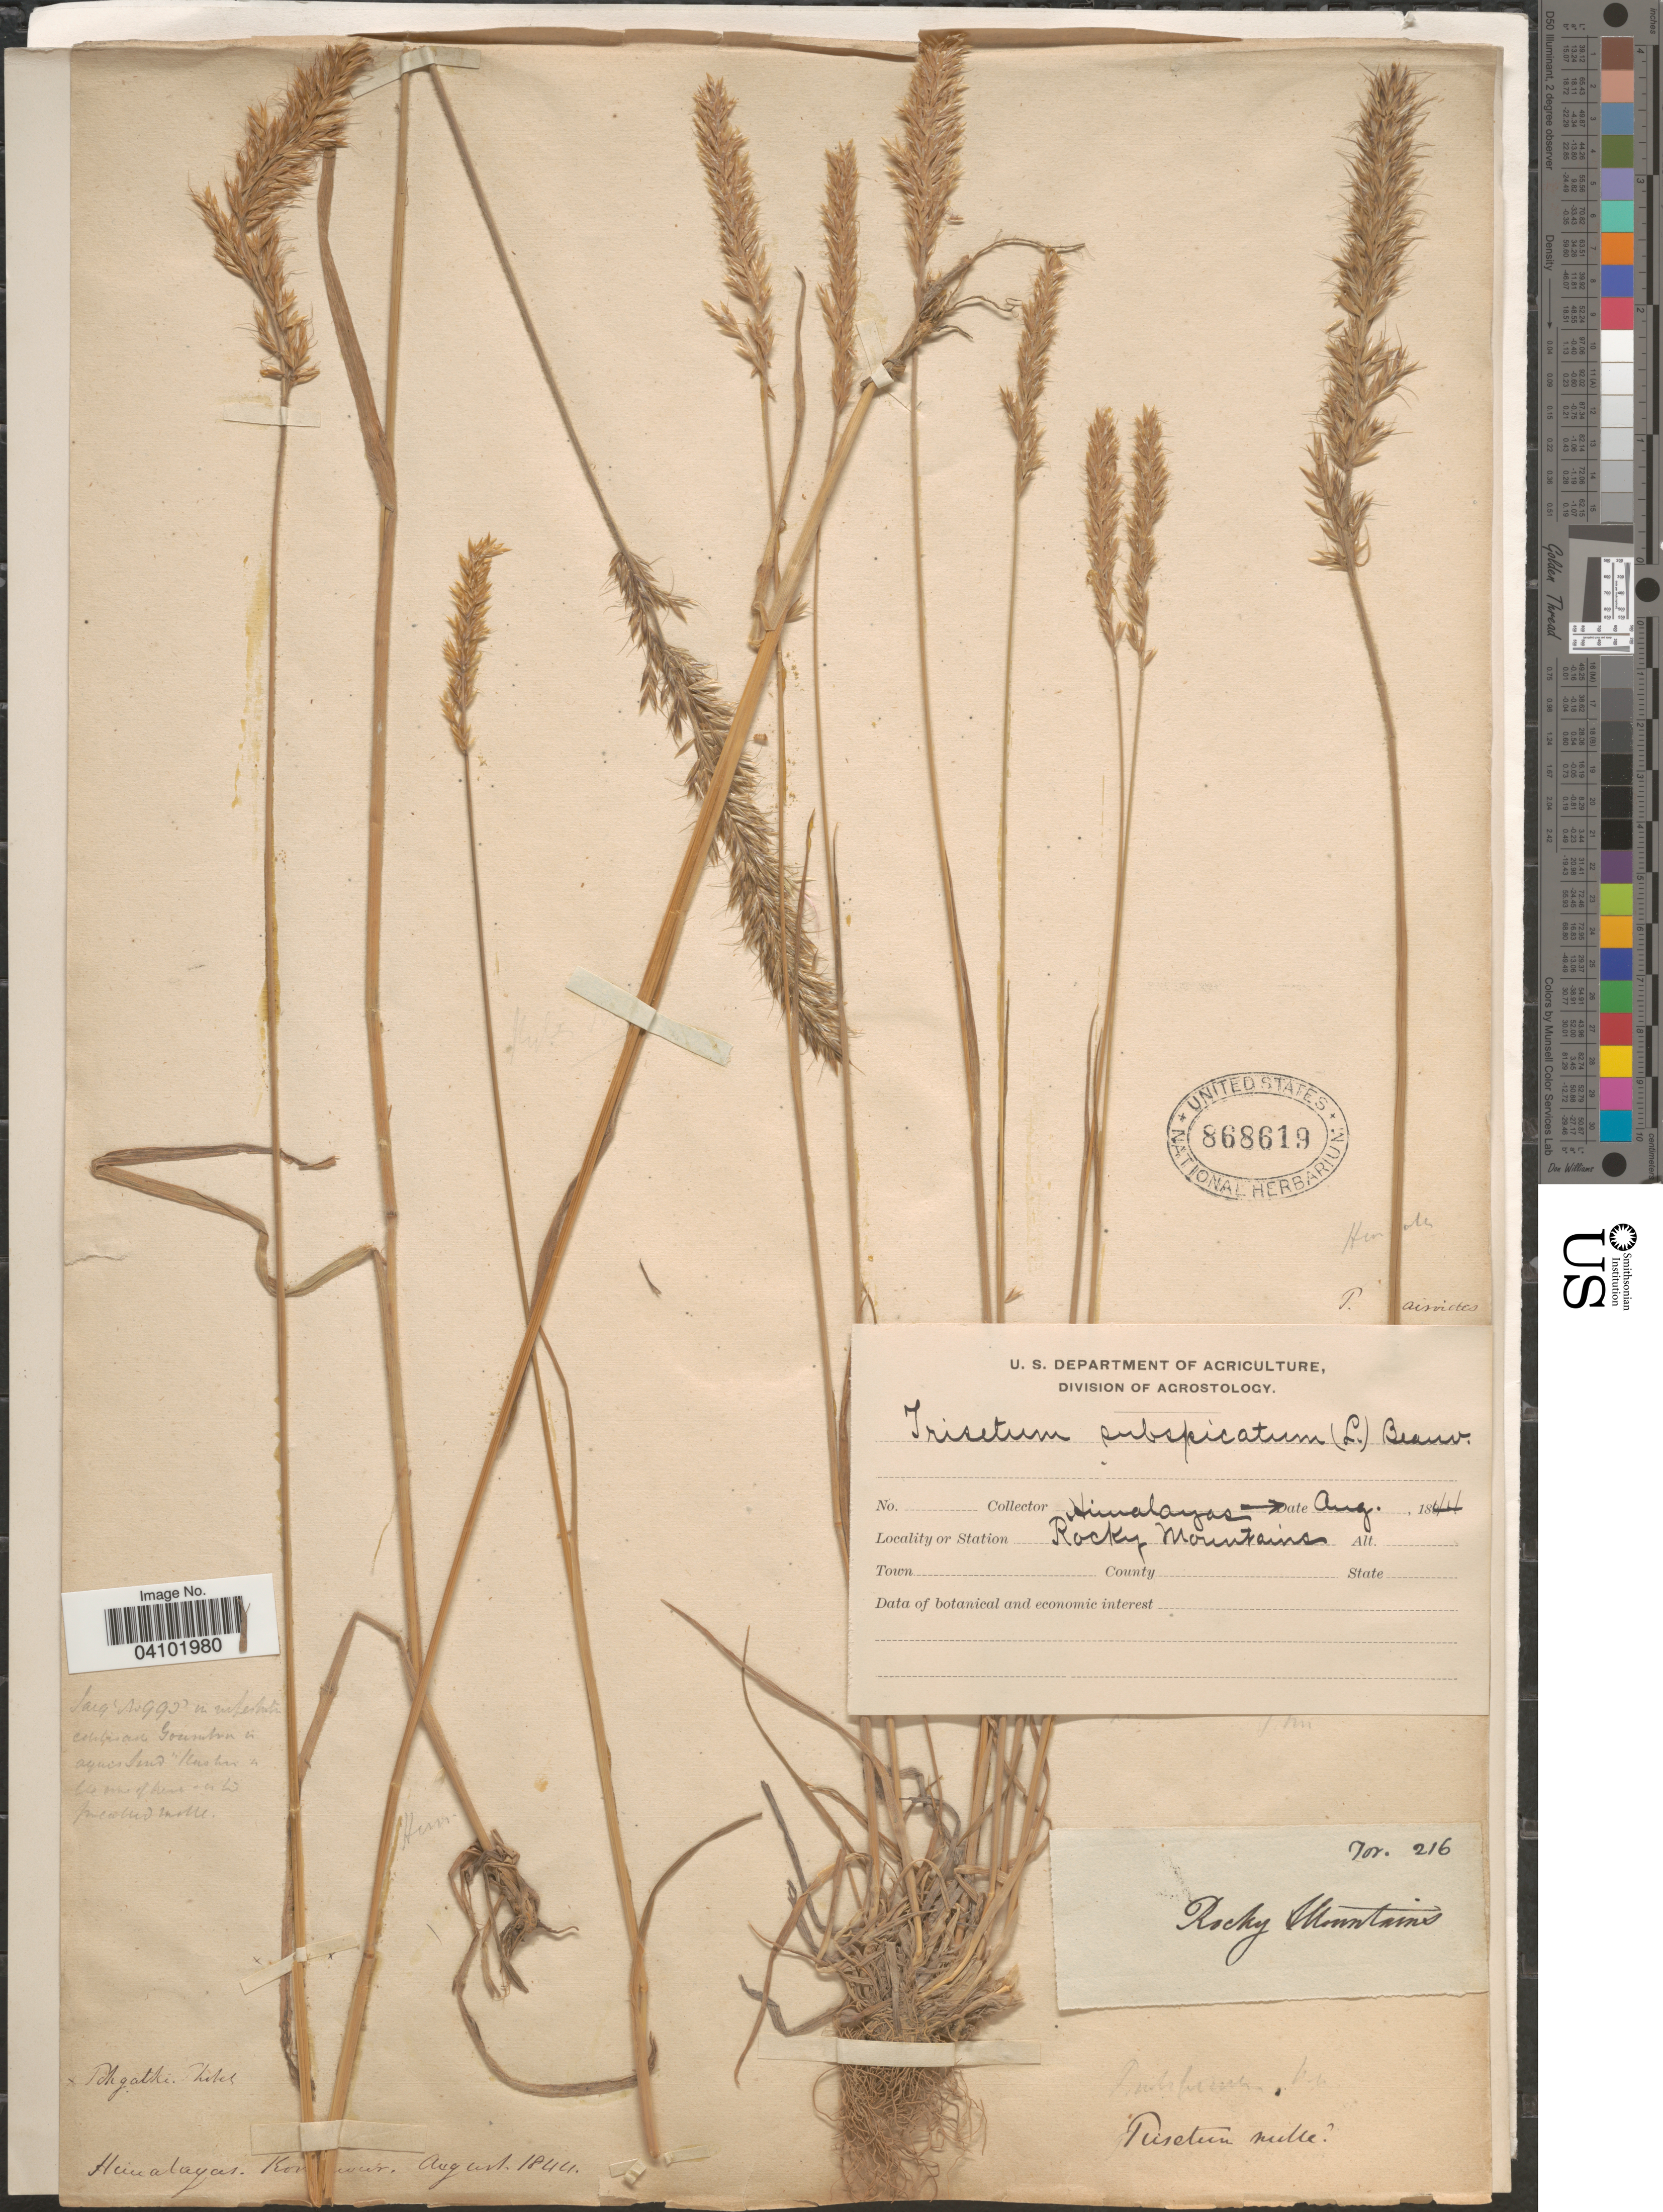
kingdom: Plantae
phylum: Tracheophyta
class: Liliopsida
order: Poales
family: Poaceae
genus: Koeleria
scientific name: Koeleria spicata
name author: (L.) Barberá et al.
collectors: ex herb. U. S. Department of Agriculture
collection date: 1844-08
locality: Himalayas. Rocky Mountains.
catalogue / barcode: US 868619